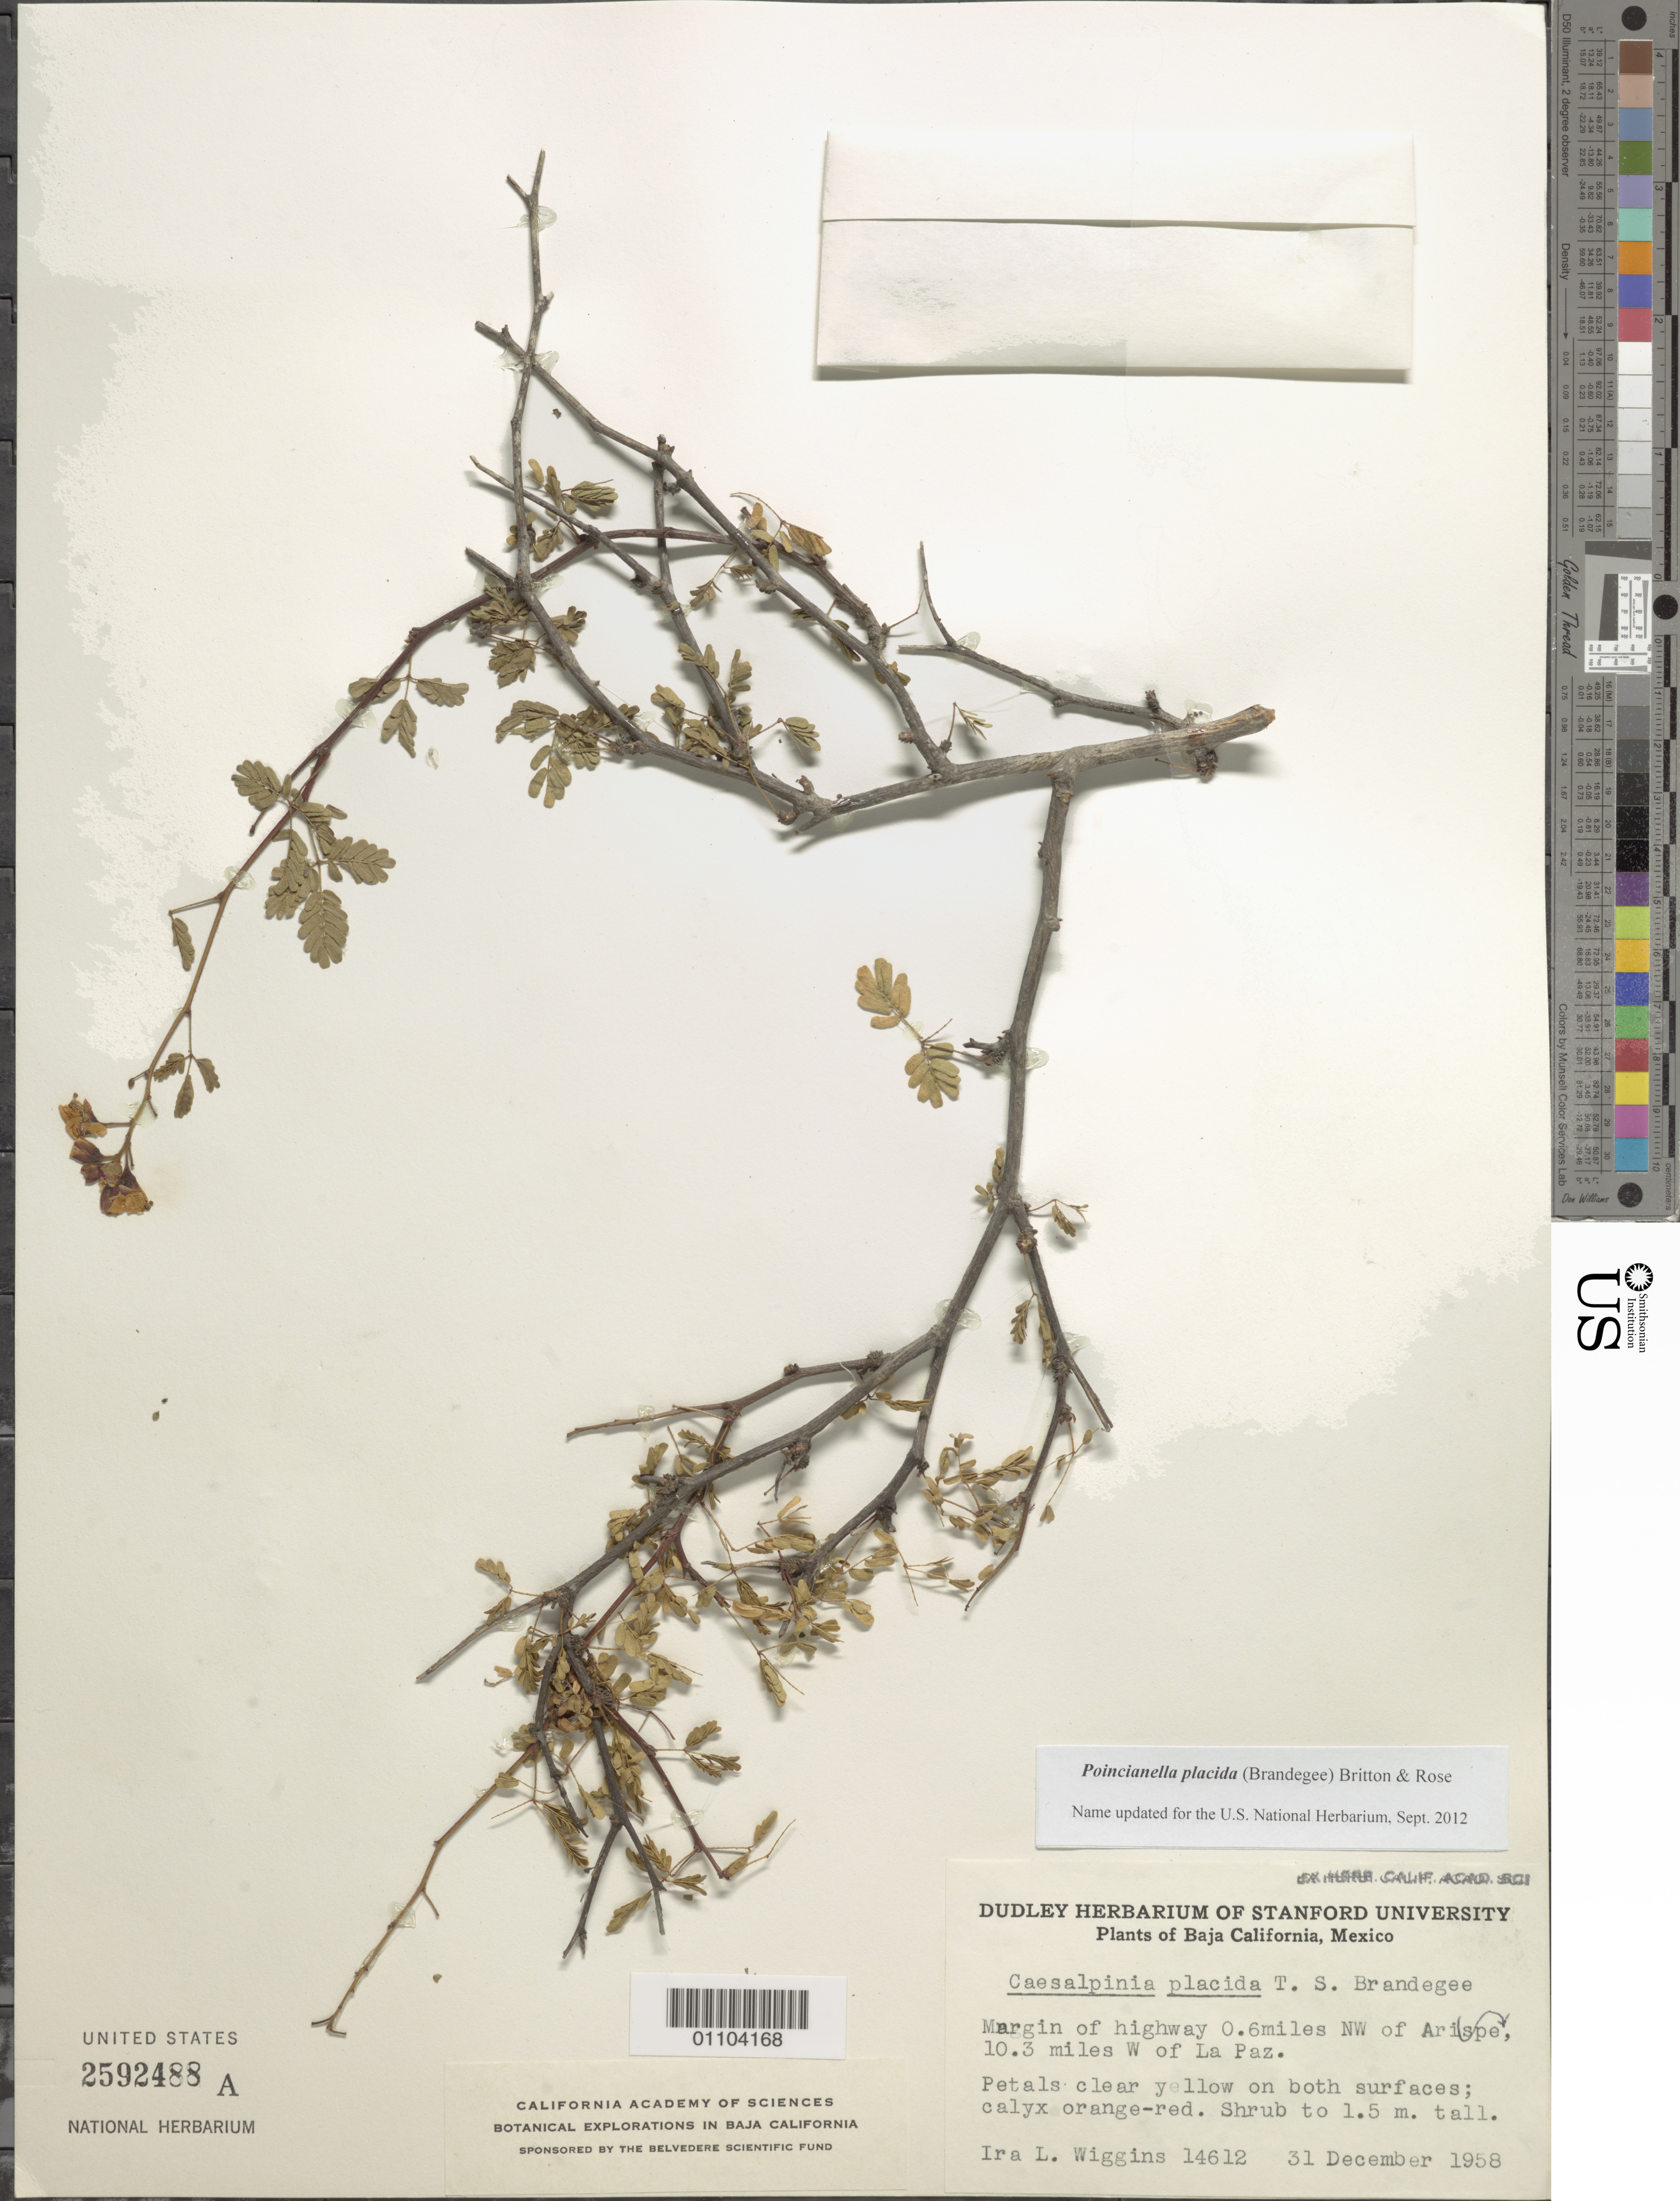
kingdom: Plantae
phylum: Tracheophyta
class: Magnoliopsida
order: Fabales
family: Fabaceae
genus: Erythrostemon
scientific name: Erythrostemon placidus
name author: (K. Brandegee) Gagnon & G.P. Lewis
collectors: I. L. Wiggins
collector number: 14612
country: Mexico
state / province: Baja California Sur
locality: Margin of highway NW of Arispes, W of La Paz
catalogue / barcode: US 2592488A